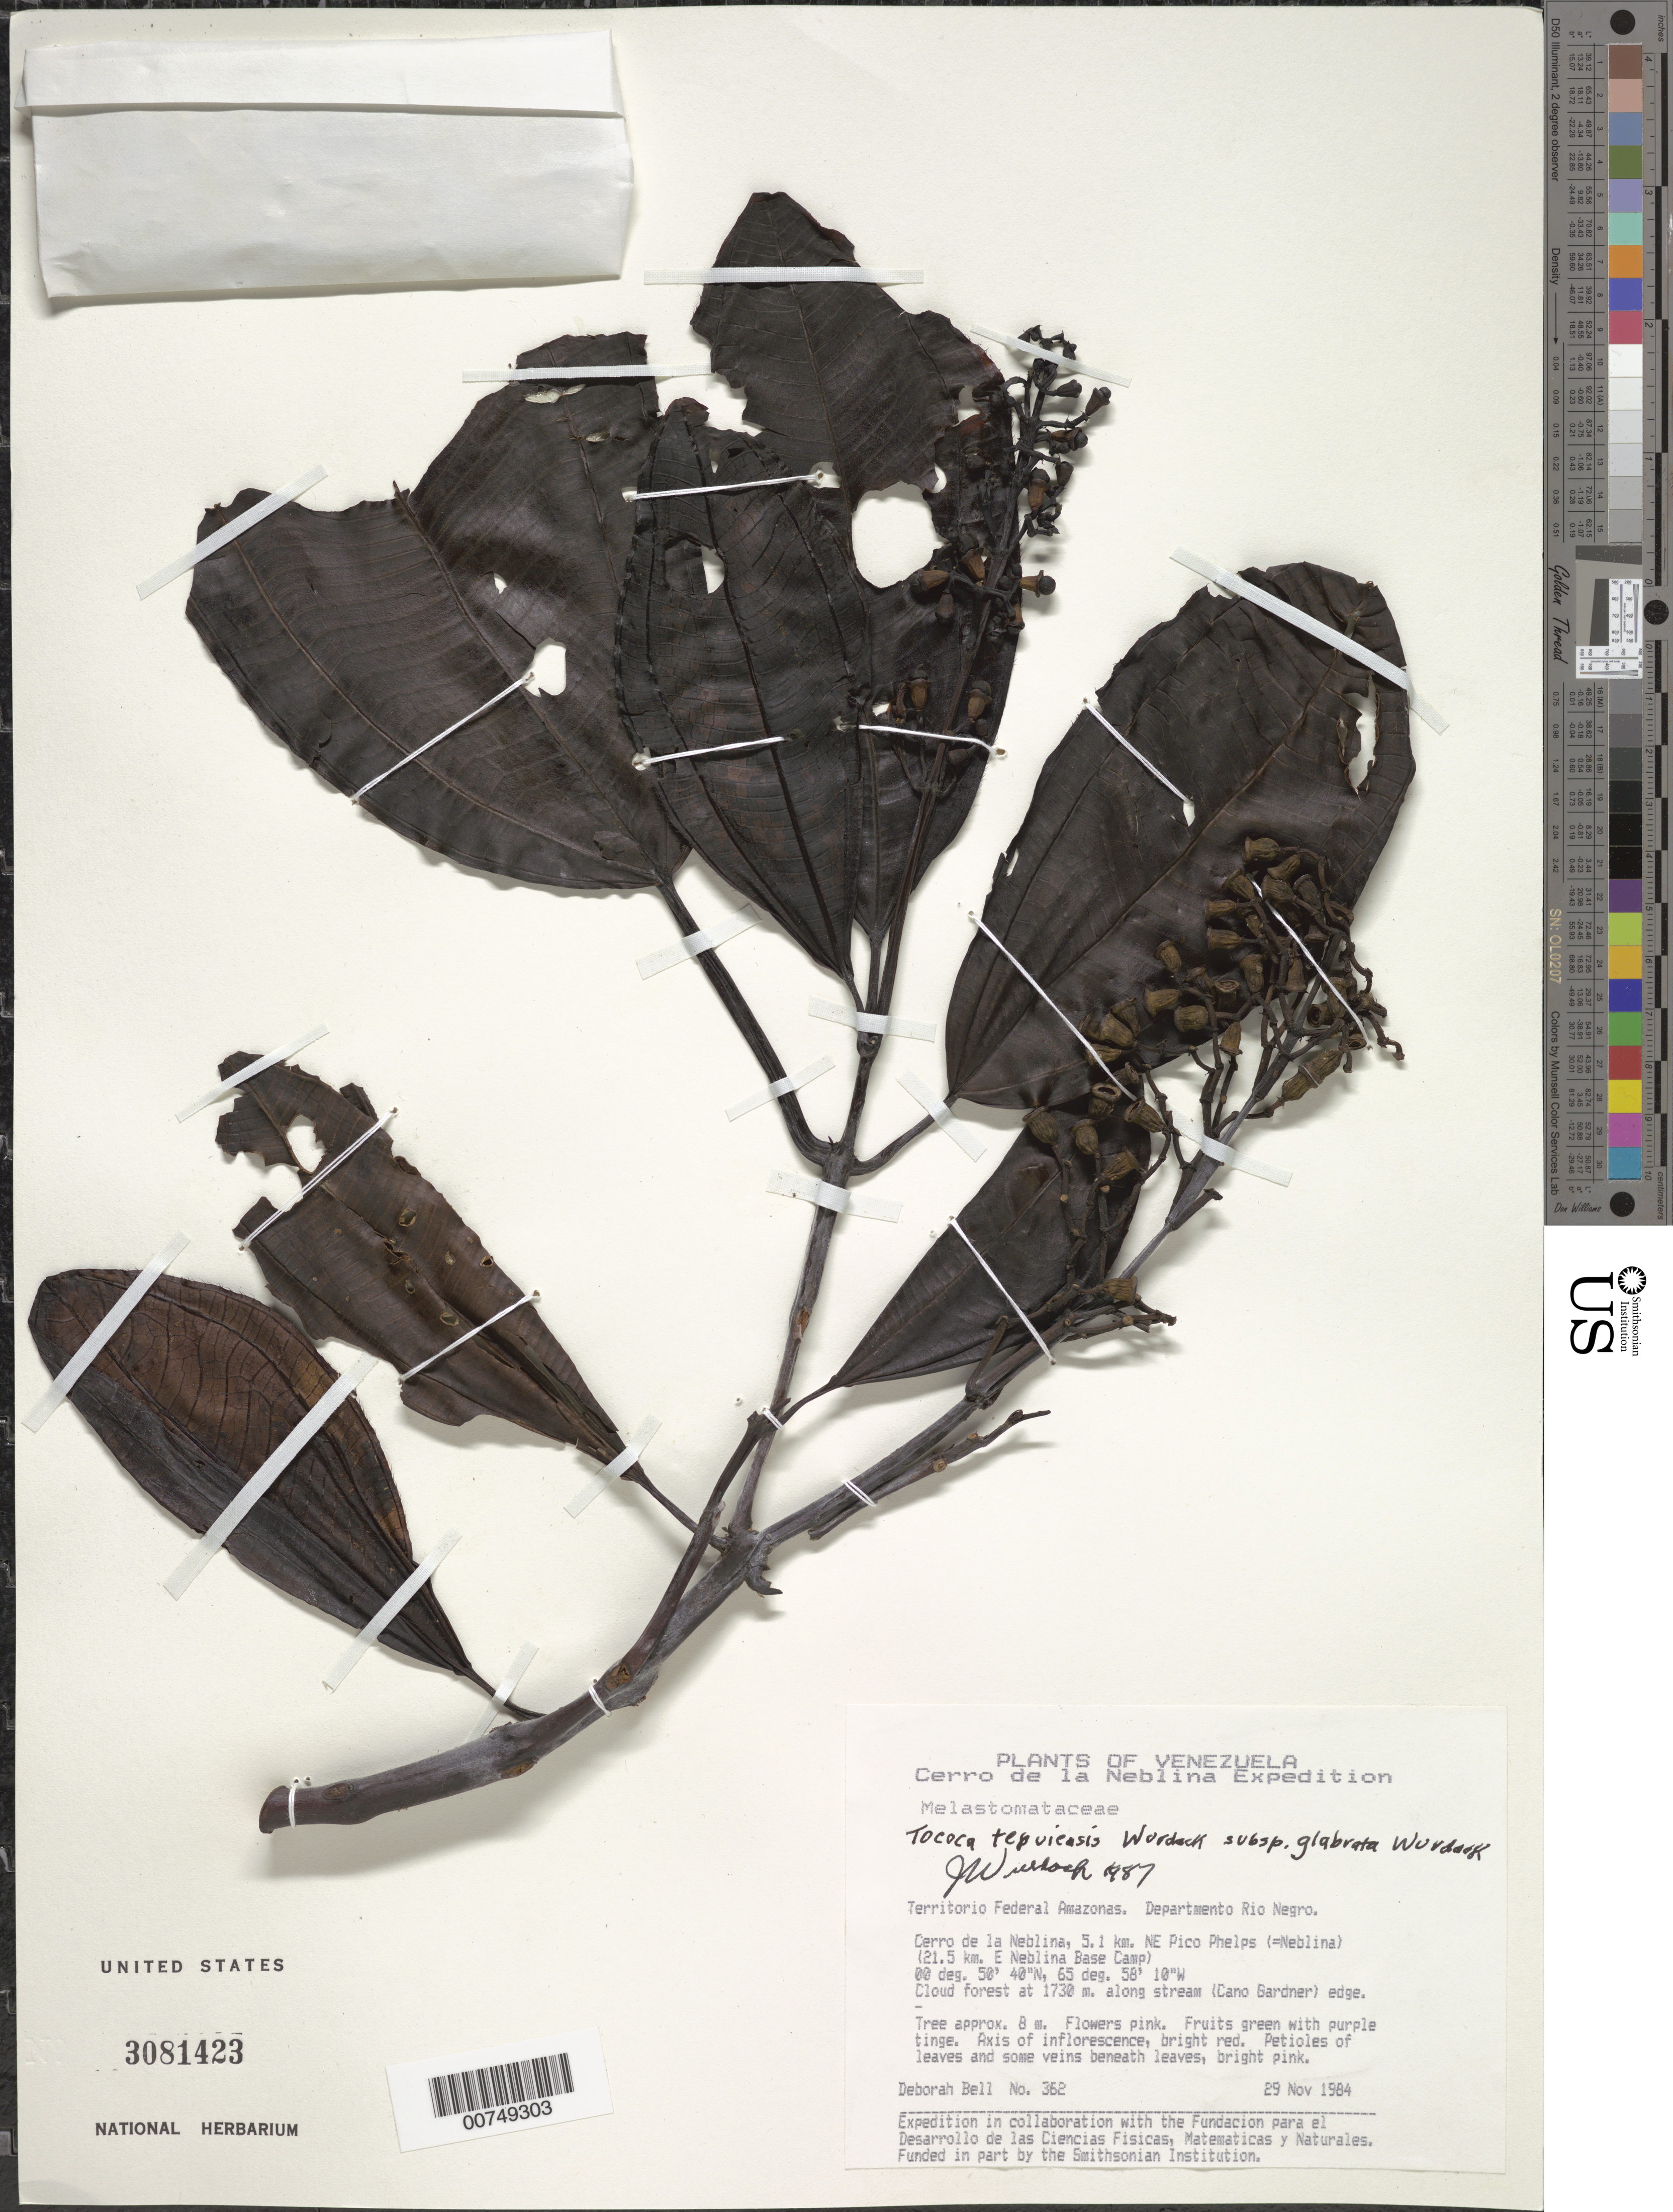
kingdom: Plantae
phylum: Tracheophyta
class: Magnoliopsida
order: Myrtales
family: Melastomataceae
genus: Tococa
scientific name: Tococa tepuiensis subsp. glabrata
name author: Wurdack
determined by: Wurdack, John J., (US), US (UNITED STATES)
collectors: D. A. Bell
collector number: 362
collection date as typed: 29-Nov-84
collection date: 1984-11-29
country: Venezuela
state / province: Amazonas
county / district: Río Negro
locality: Cerro de La Neblina, 5.1 km NE Pico Phelps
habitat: Cloud forest, along stream edge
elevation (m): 1730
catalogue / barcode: US 3081423